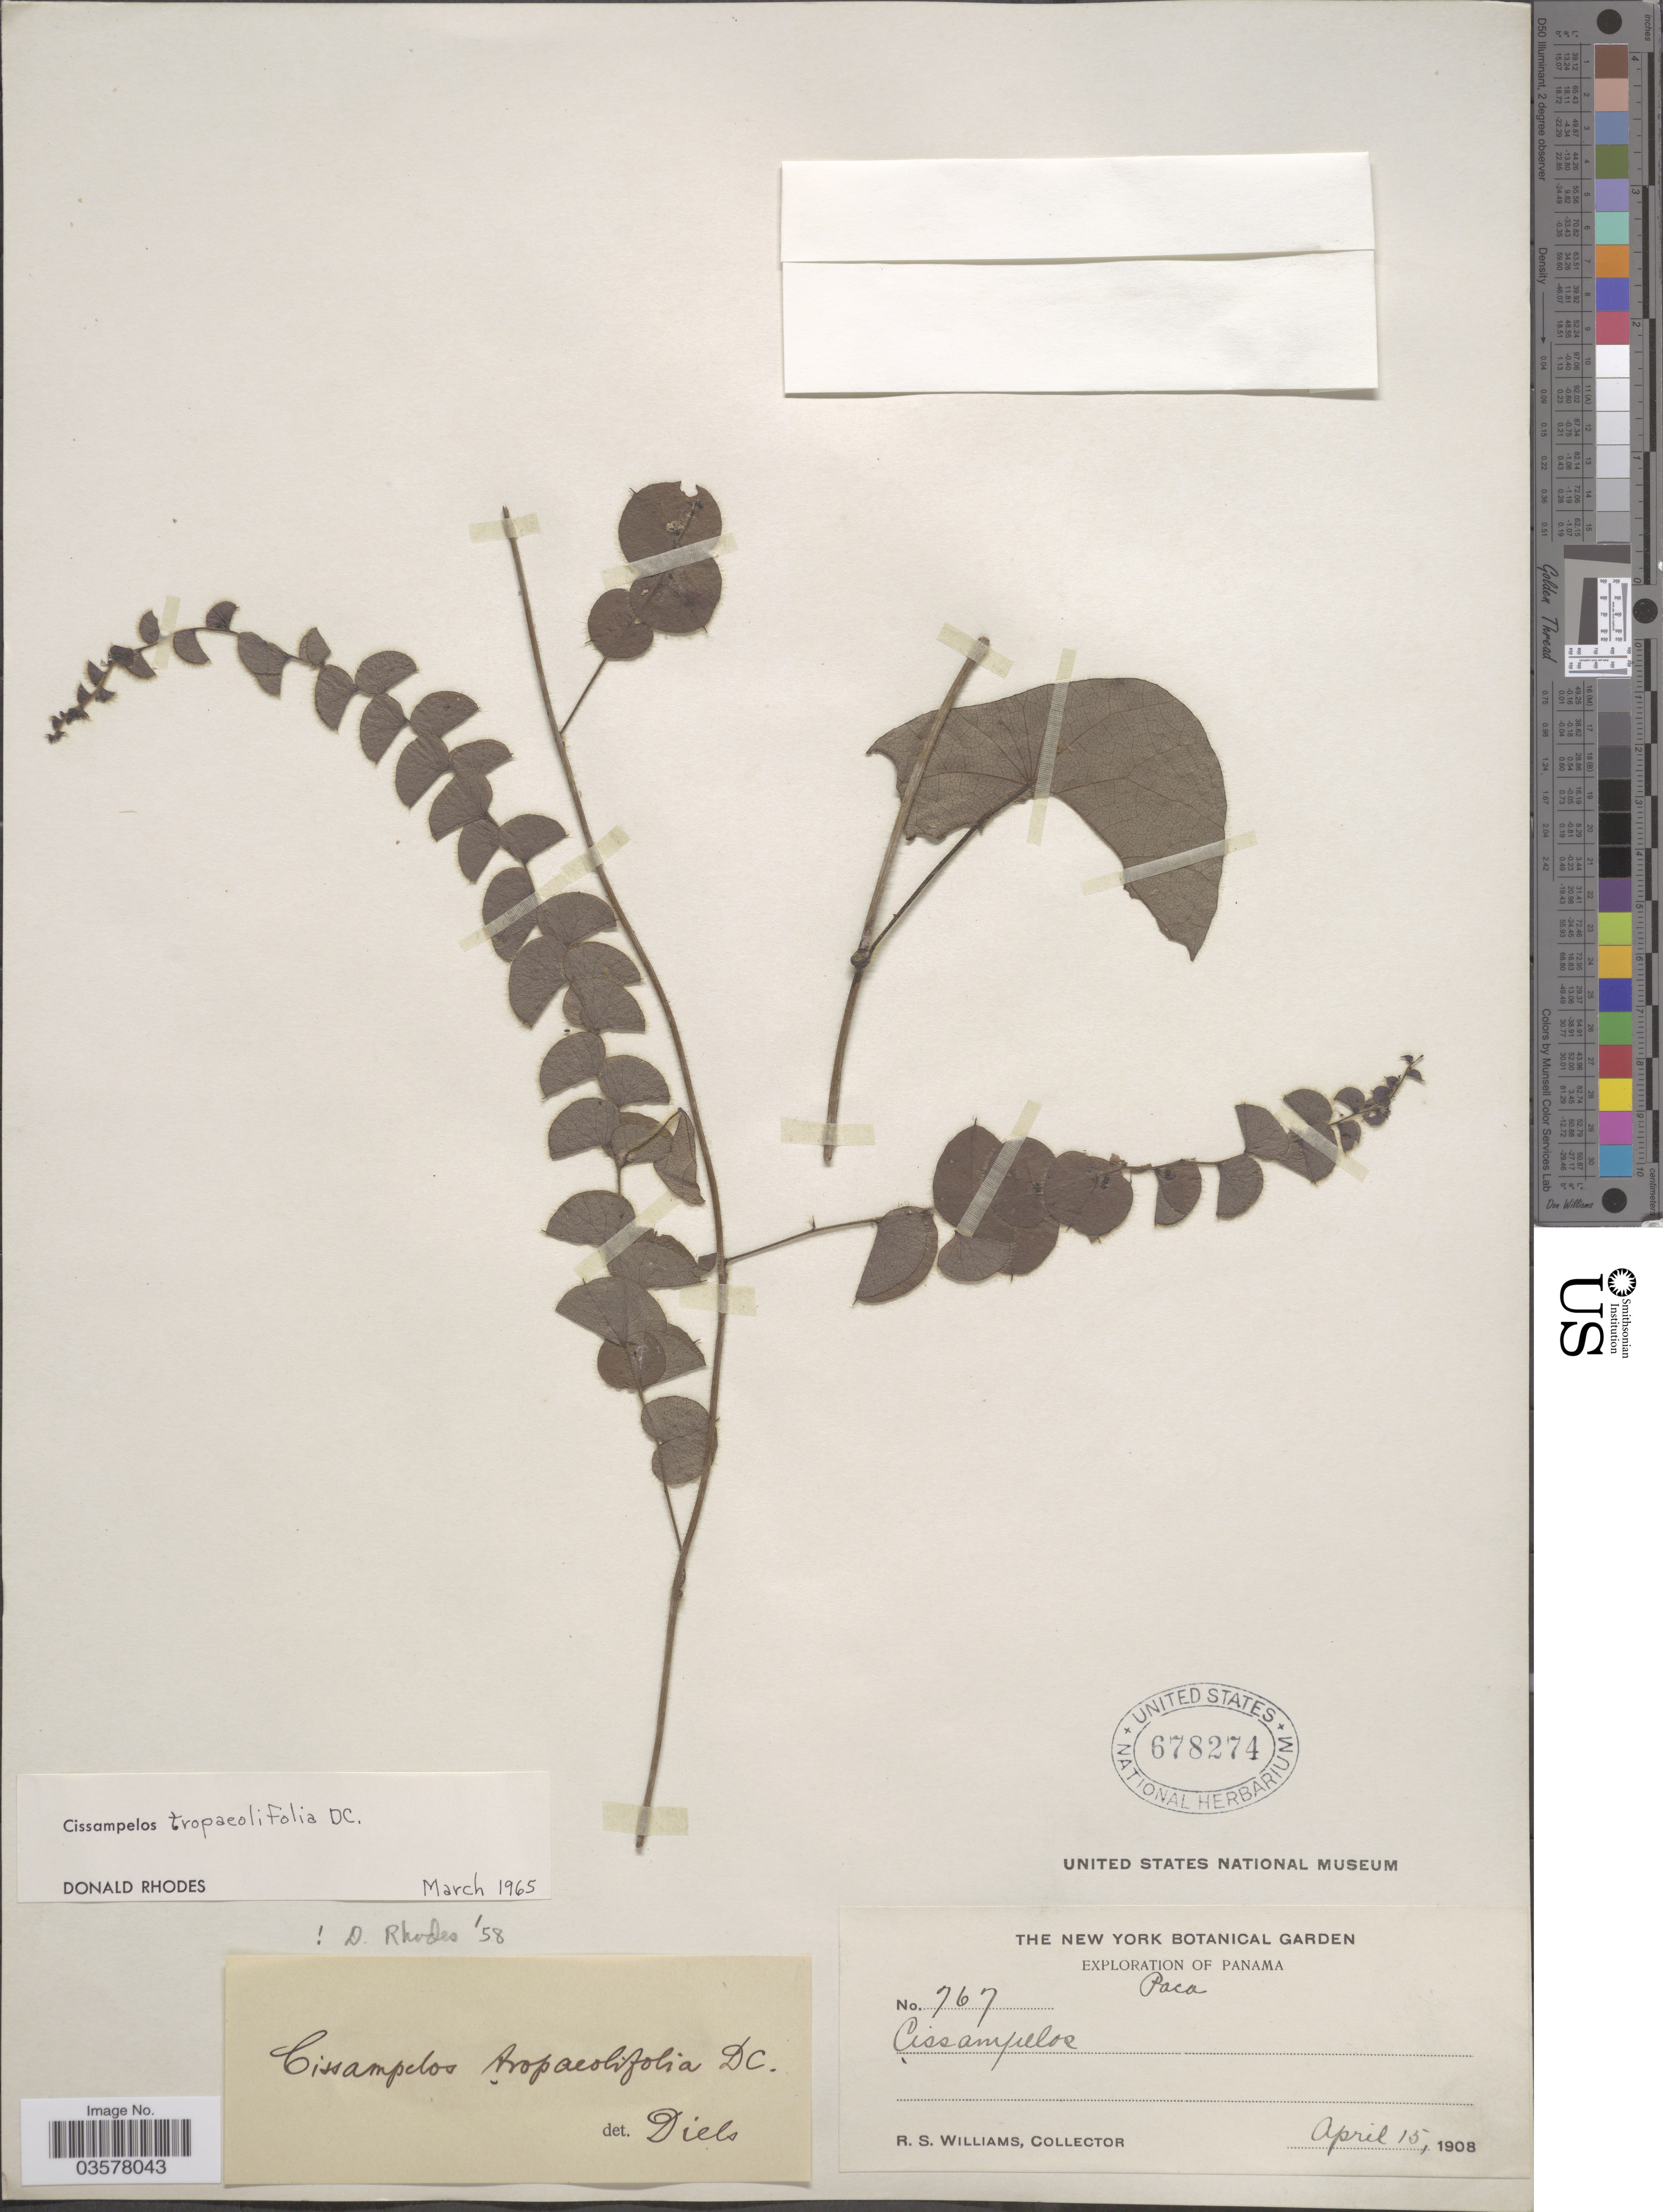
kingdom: Plantae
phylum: Tracheophyta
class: Magnoliopsida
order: Ranunculales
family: Menispermaceae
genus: Cissampelos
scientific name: Cissampelos tropaeolifolia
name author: DC.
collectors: R. S. Williams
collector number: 767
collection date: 1908-04-15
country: Panama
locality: Paca.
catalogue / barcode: US 678274